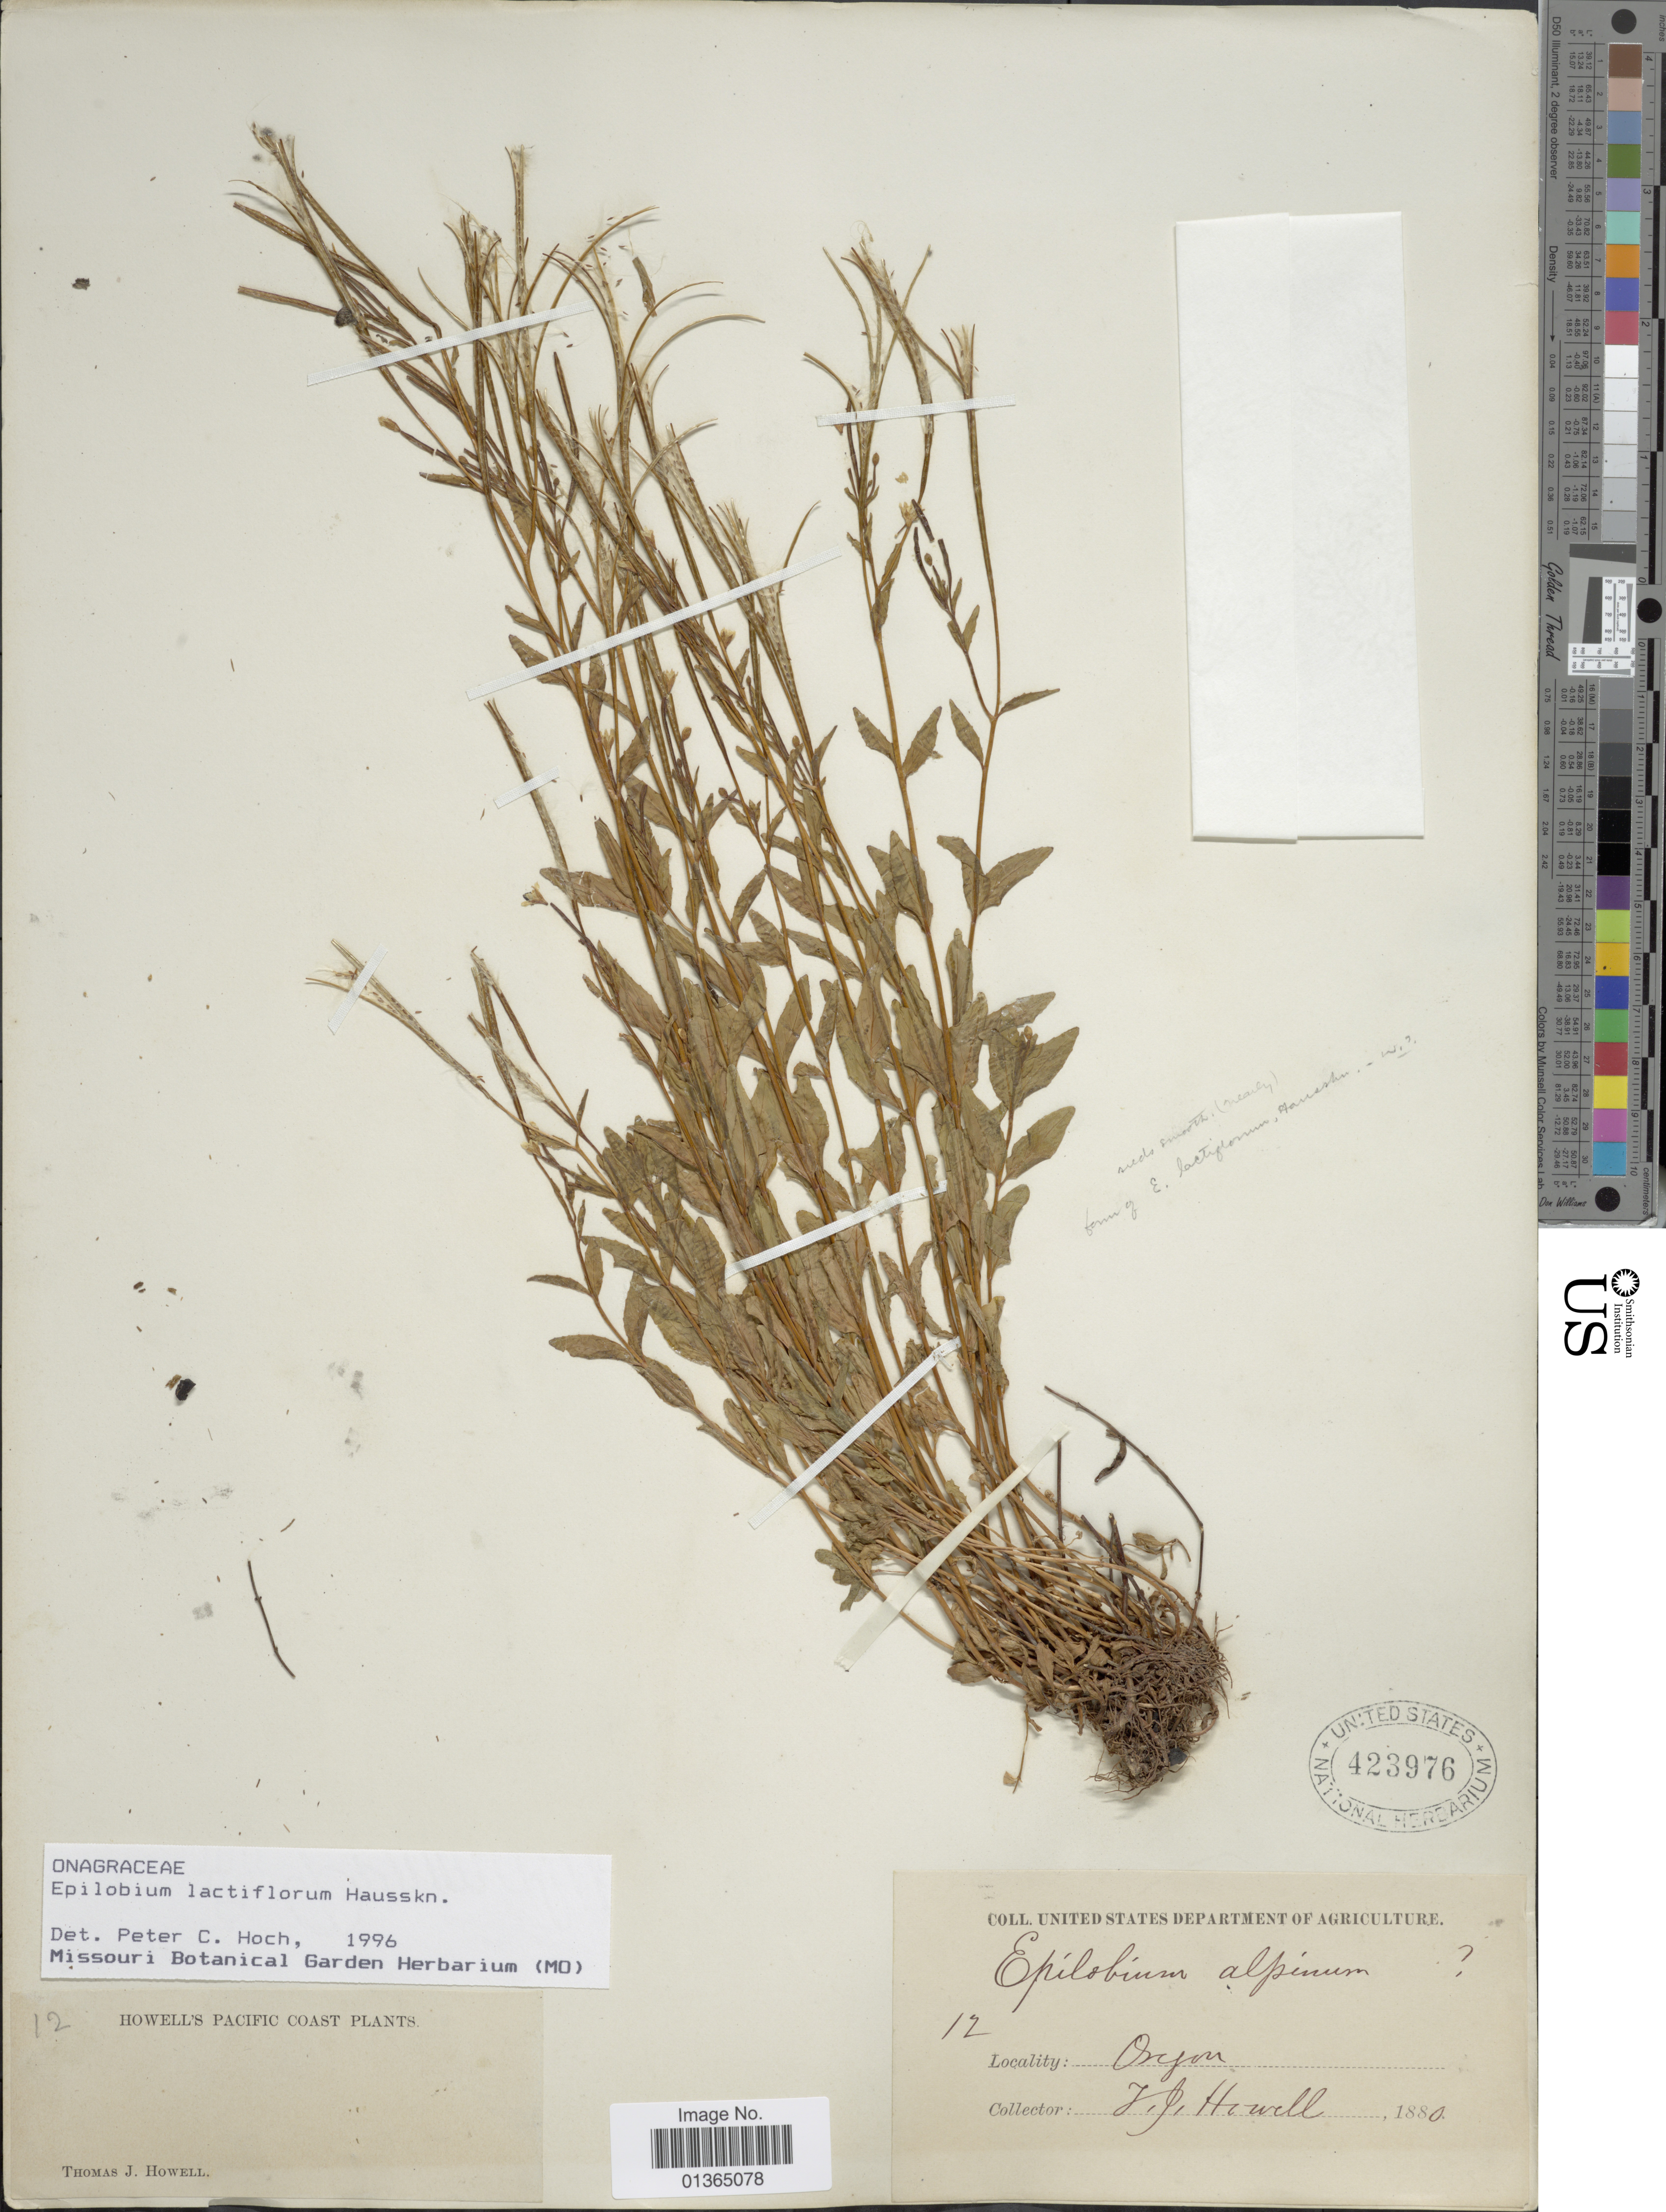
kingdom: Plantae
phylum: Tracheophyta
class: Magnoliopsida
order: Myrtales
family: Onagraceae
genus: Epilobium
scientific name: Epilobium lactiflorum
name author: Hausskn.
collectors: T. J. Howell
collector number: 12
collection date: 1880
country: United States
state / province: Oregon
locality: Howell's Pacific Coast plants.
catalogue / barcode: US 423976